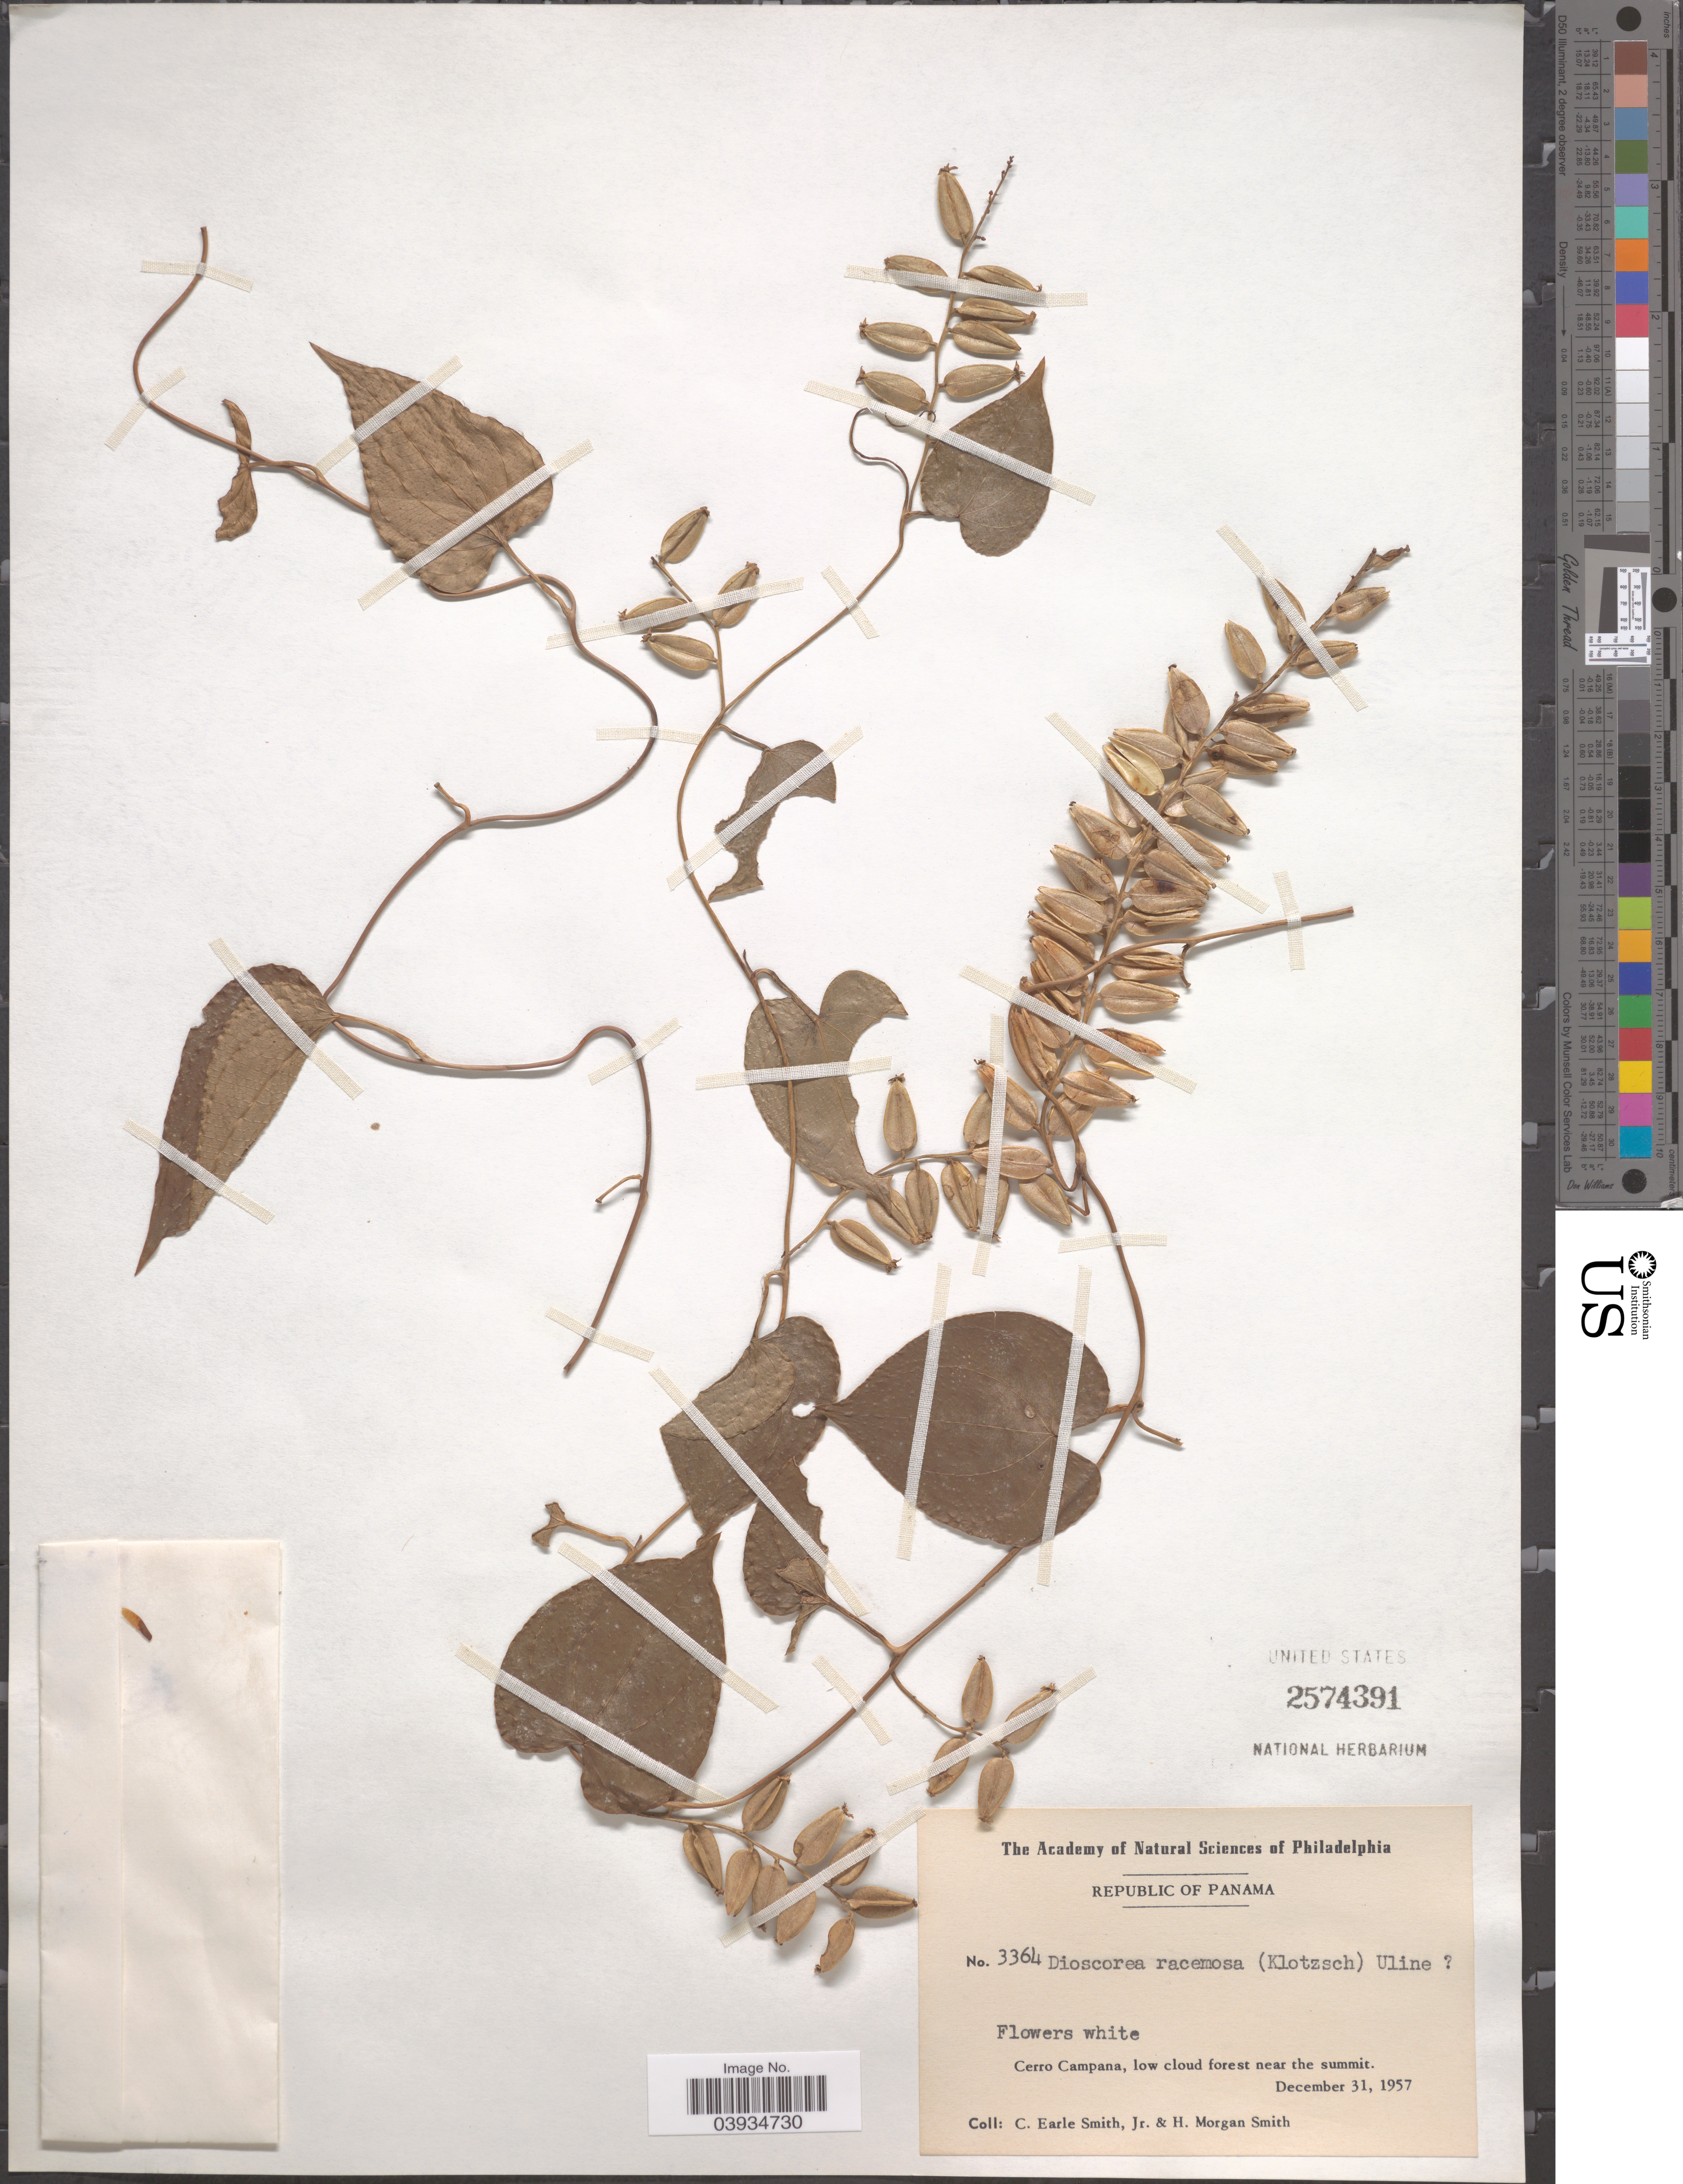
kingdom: Plantae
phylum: Tracheophyta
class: Liliopsida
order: Dioscoreales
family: Dioscoreaceae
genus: Dioscorea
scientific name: Dioscorea racemosa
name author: Rusby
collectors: C. E. Smith Jr. & H. M. Smith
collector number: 3364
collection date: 1957-12-31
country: Panama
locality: Cerro Campana, near the summit.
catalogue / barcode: US 2574391